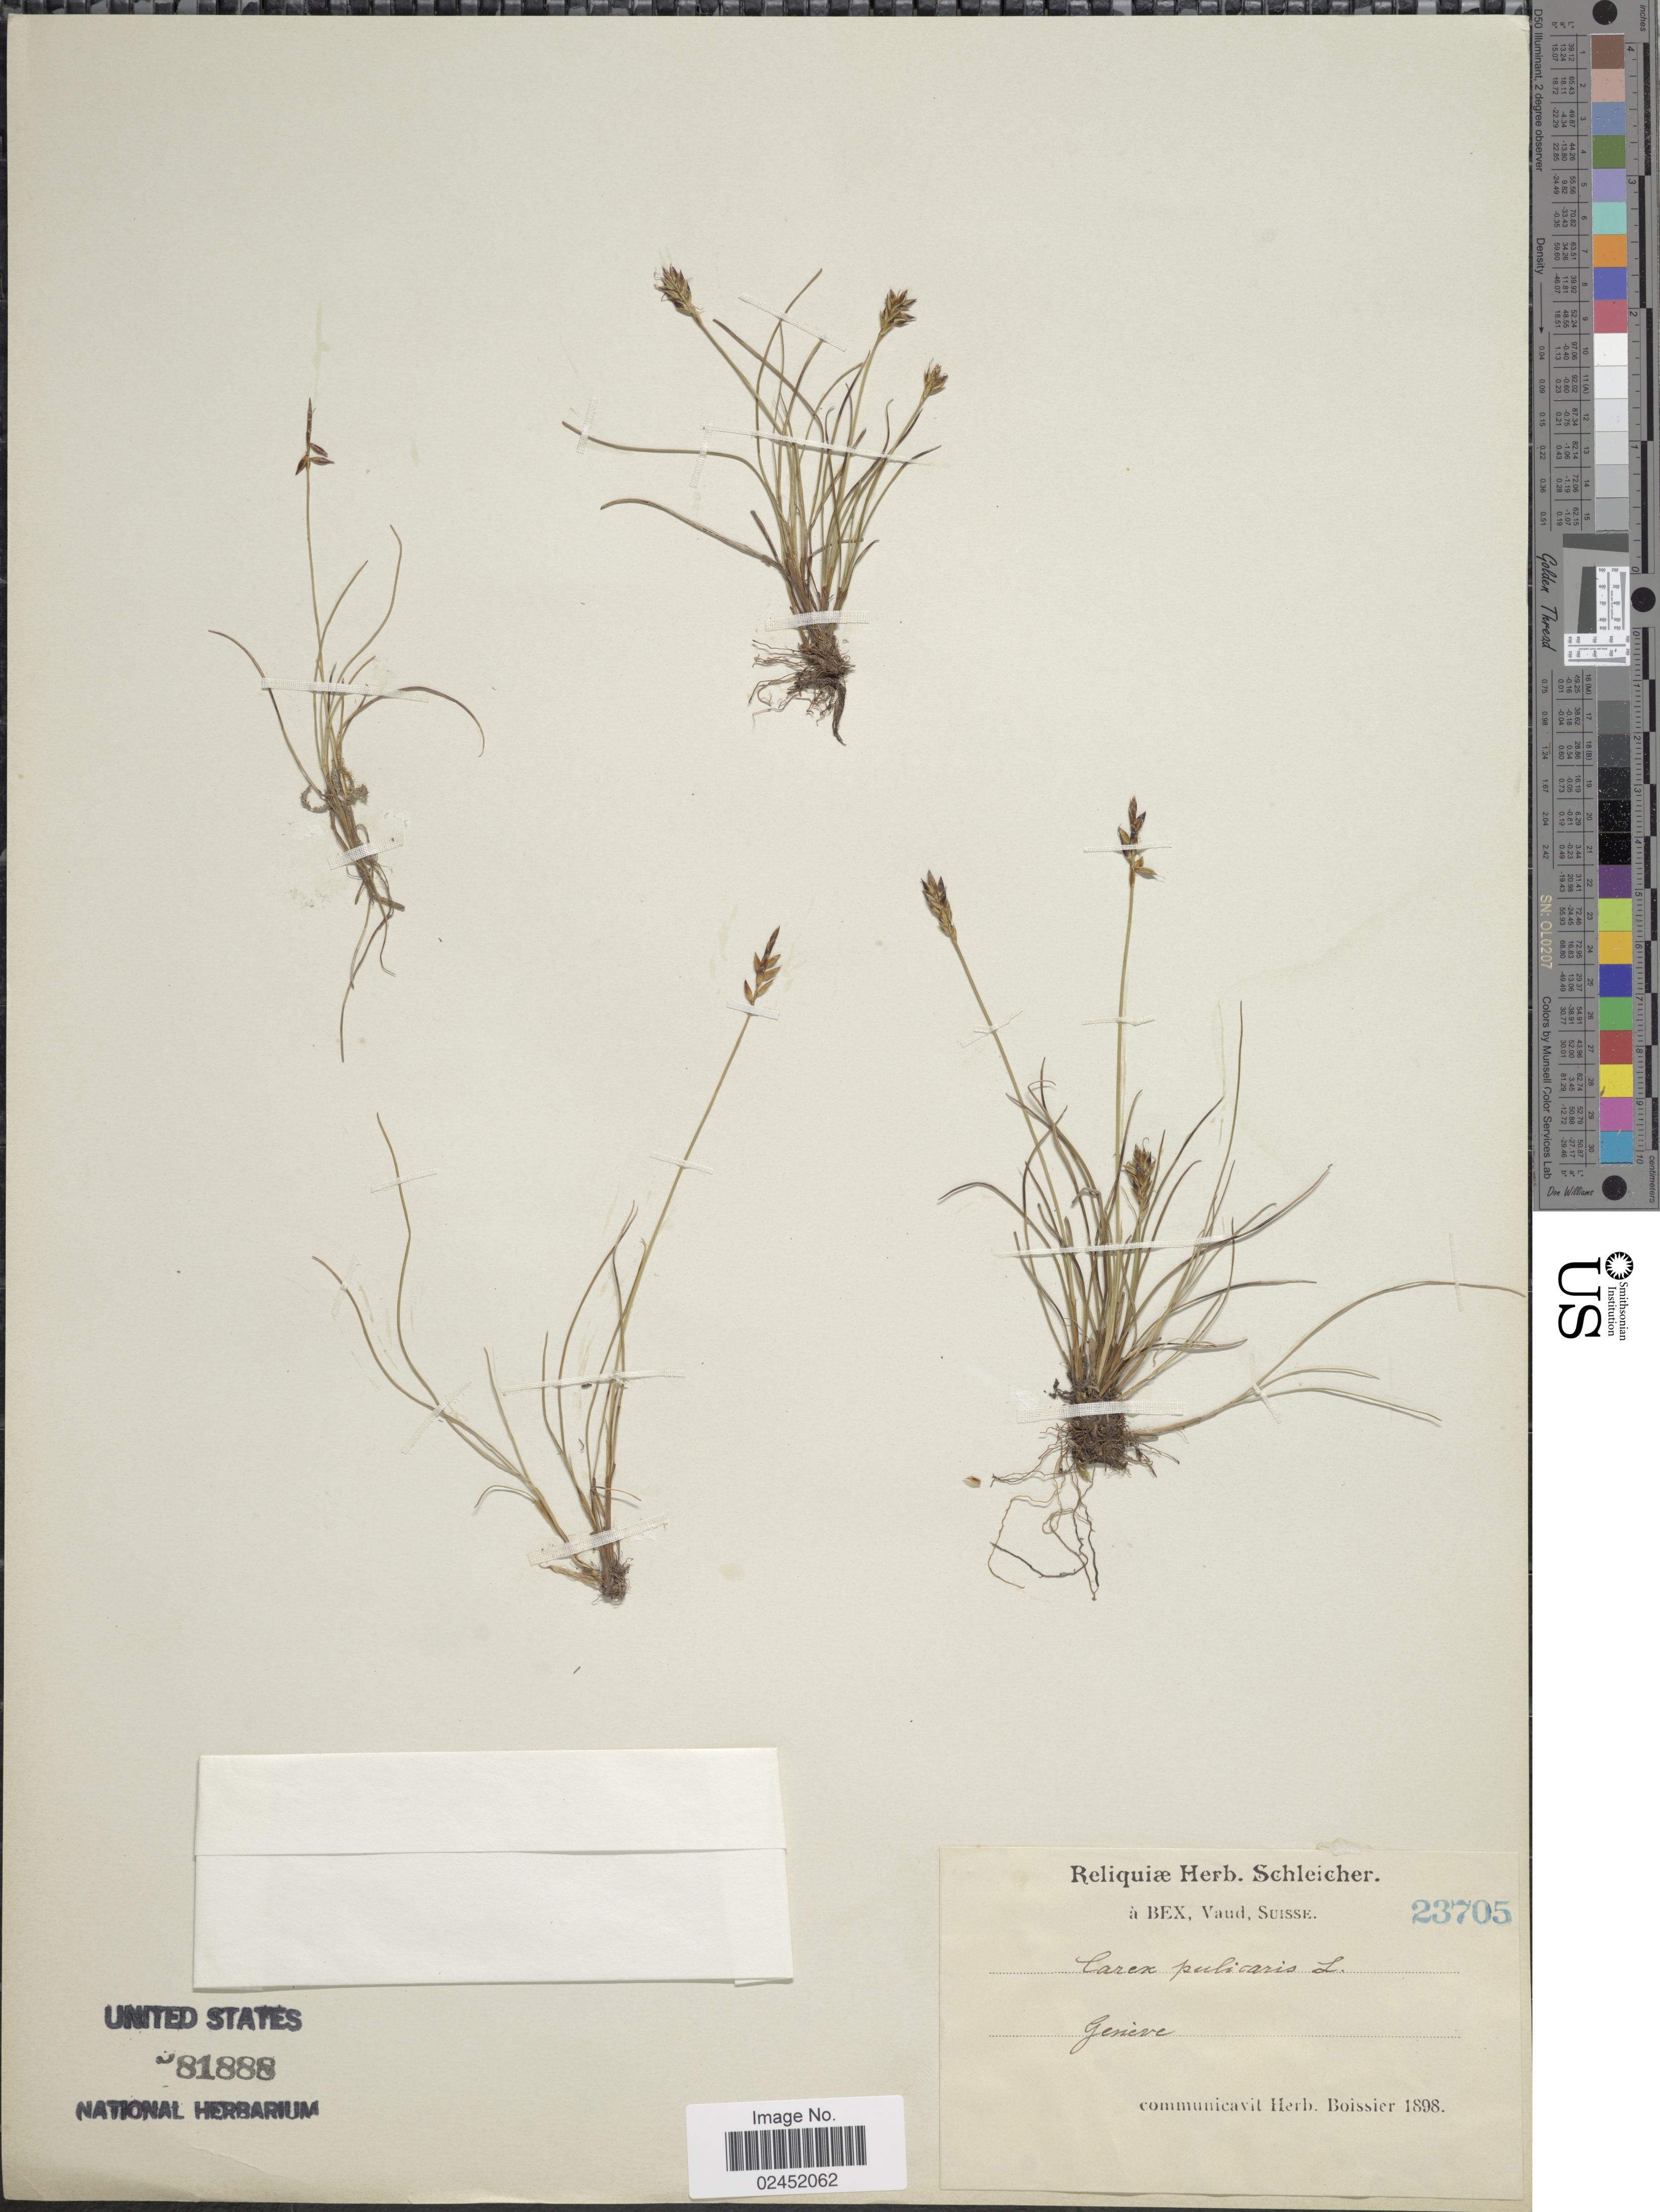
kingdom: Plantae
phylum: Tracheophyta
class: Liliopsida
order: Poales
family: Cyperaceae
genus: Carex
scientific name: Carex pulicaris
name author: L.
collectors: ex herb. Schleicher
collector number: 23705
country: Switzerland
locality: Genève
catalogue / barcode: US 381888